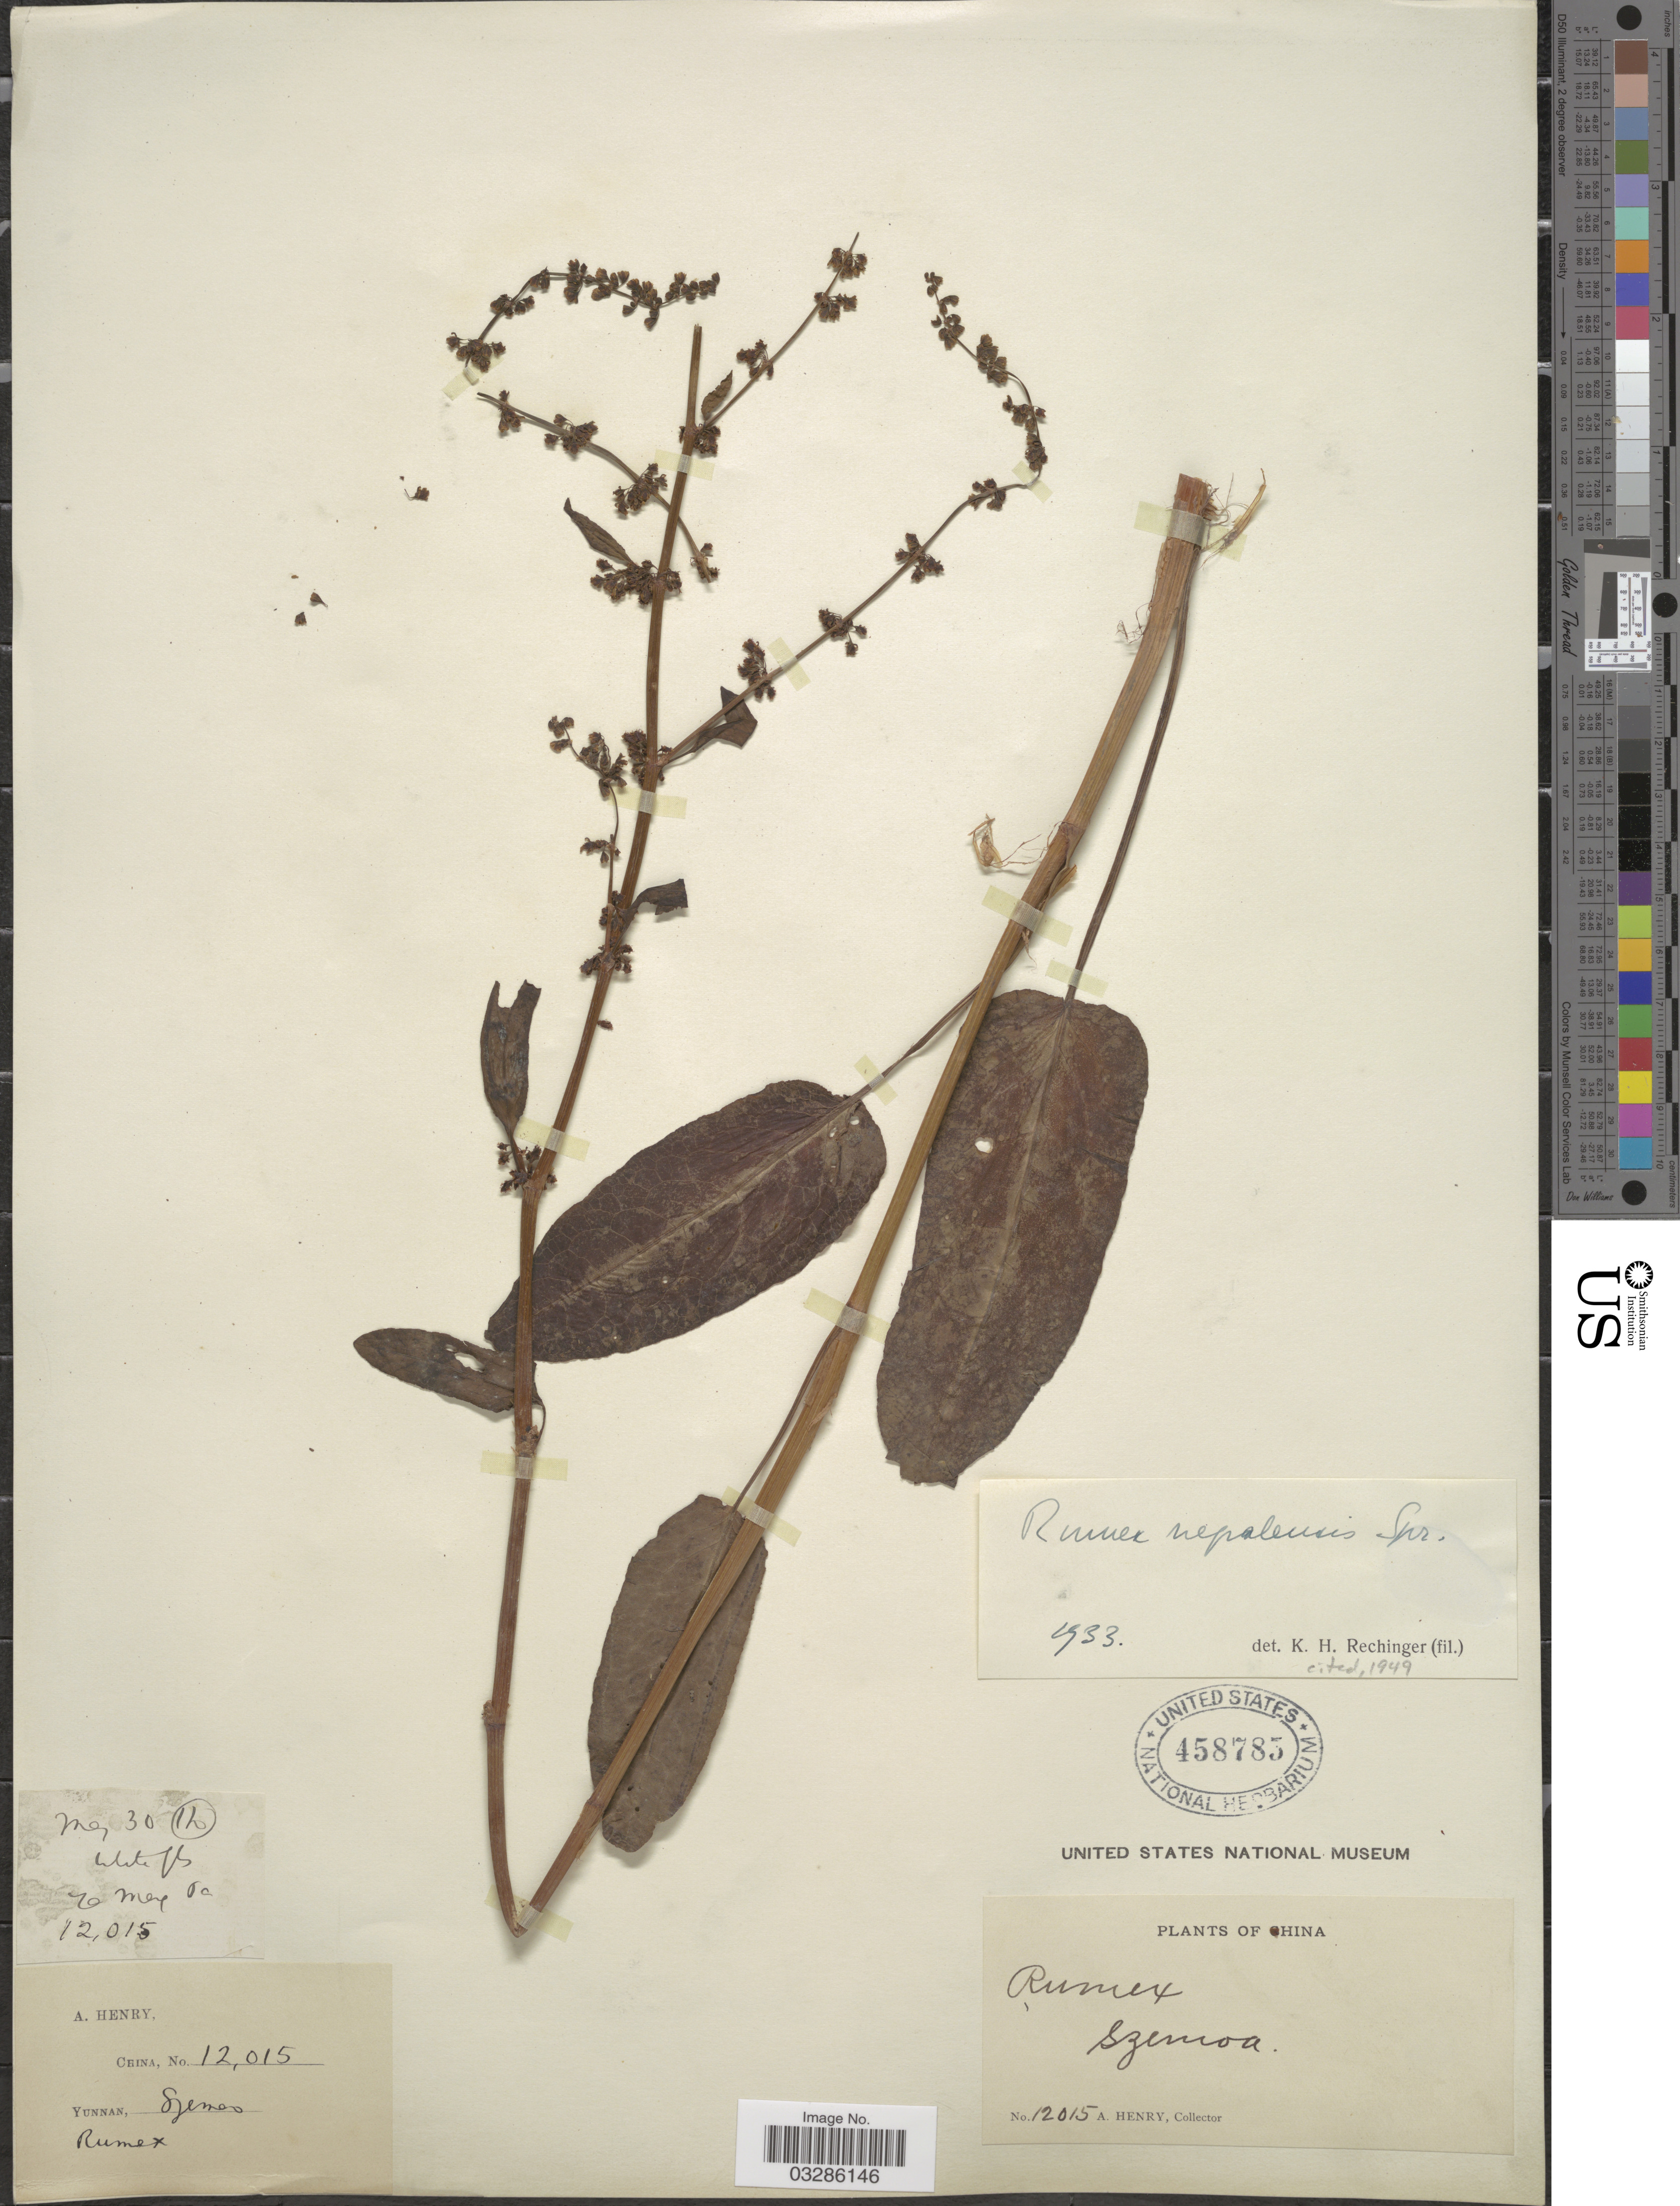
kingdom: Plantae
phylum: Tracheophyta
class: Magnoliopsida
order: Caryophyllales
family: Polygonaceae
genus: Rumex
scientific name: Rumex nepalensis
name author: Spreng.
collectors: A. Henry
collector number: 12015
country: China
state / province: Yunnan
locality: Szemoa.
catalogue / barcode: US 458785